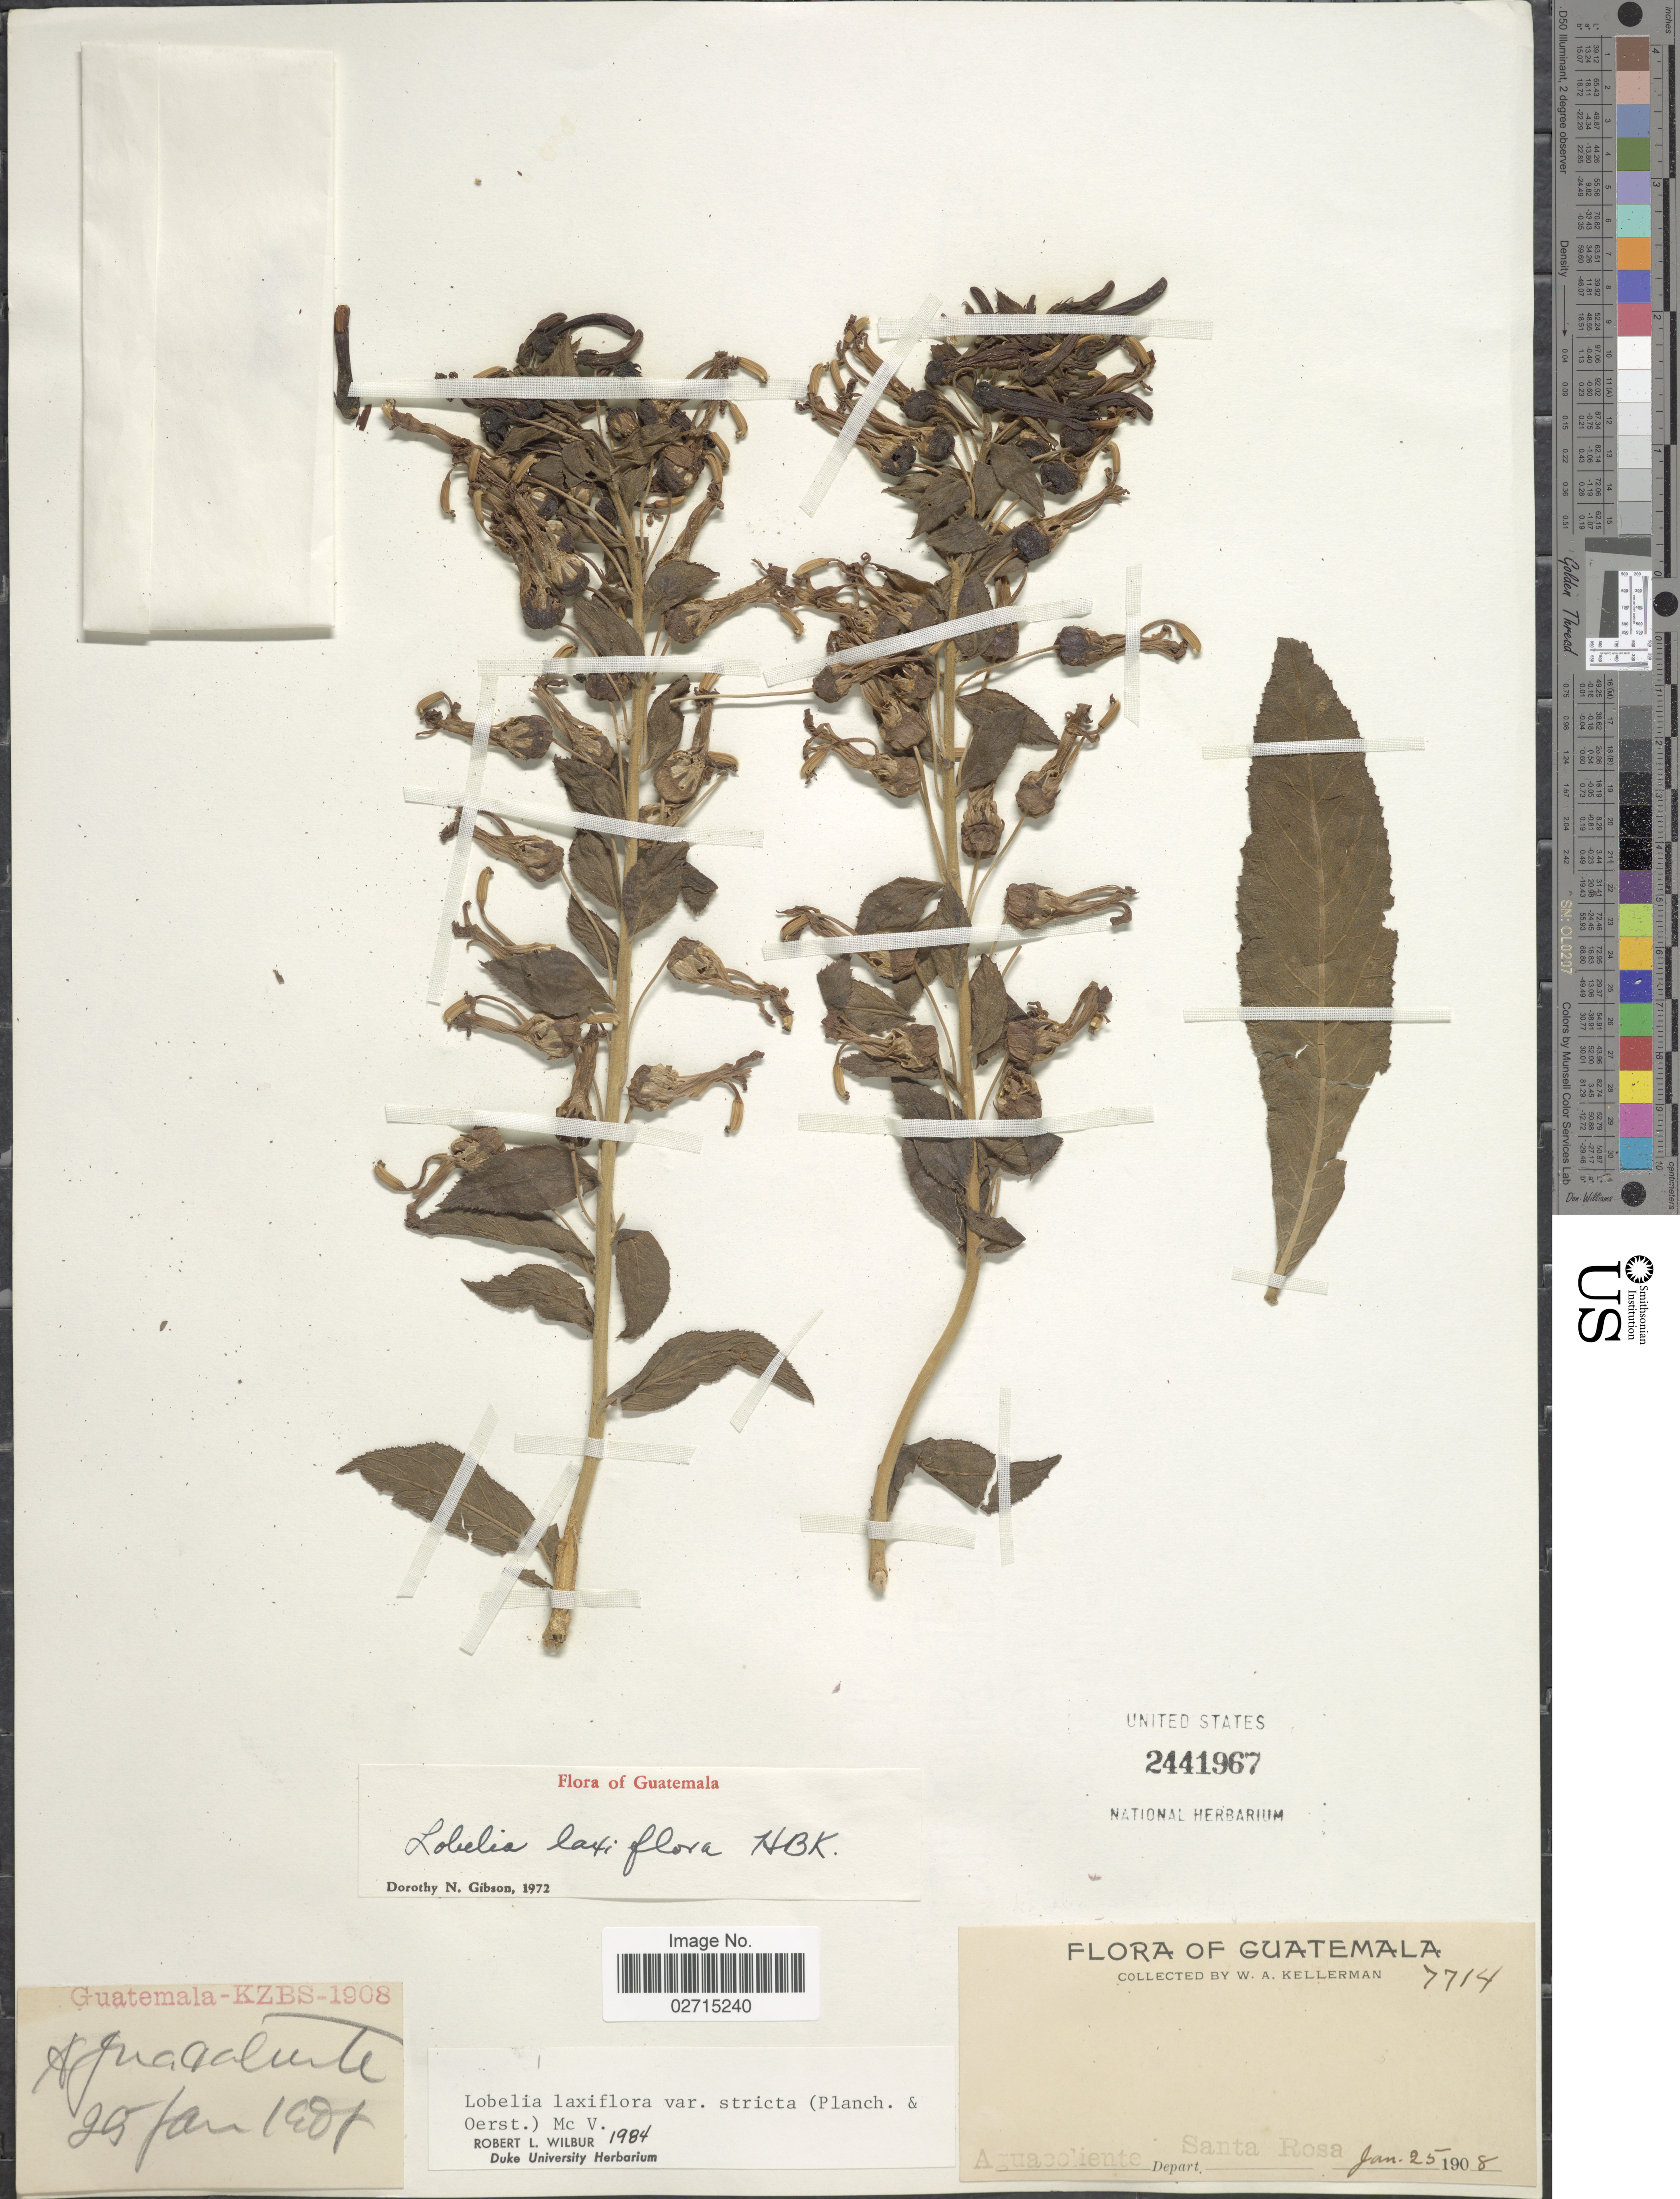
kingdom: Plantae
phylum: Tracheophyta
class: Magnoliopsida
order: Asterales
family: Campanulaceae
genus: Lobelia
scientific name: Lobelia laxiflora var. stricta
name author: (Planch. & Oerst.) McVaugh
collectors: W. Kellerman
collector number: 7714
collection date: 1908-01-25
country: Guatemala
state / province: Santa Rosa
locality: Aguacaliente, Depart Santa Rosa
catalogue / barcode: US 2441967